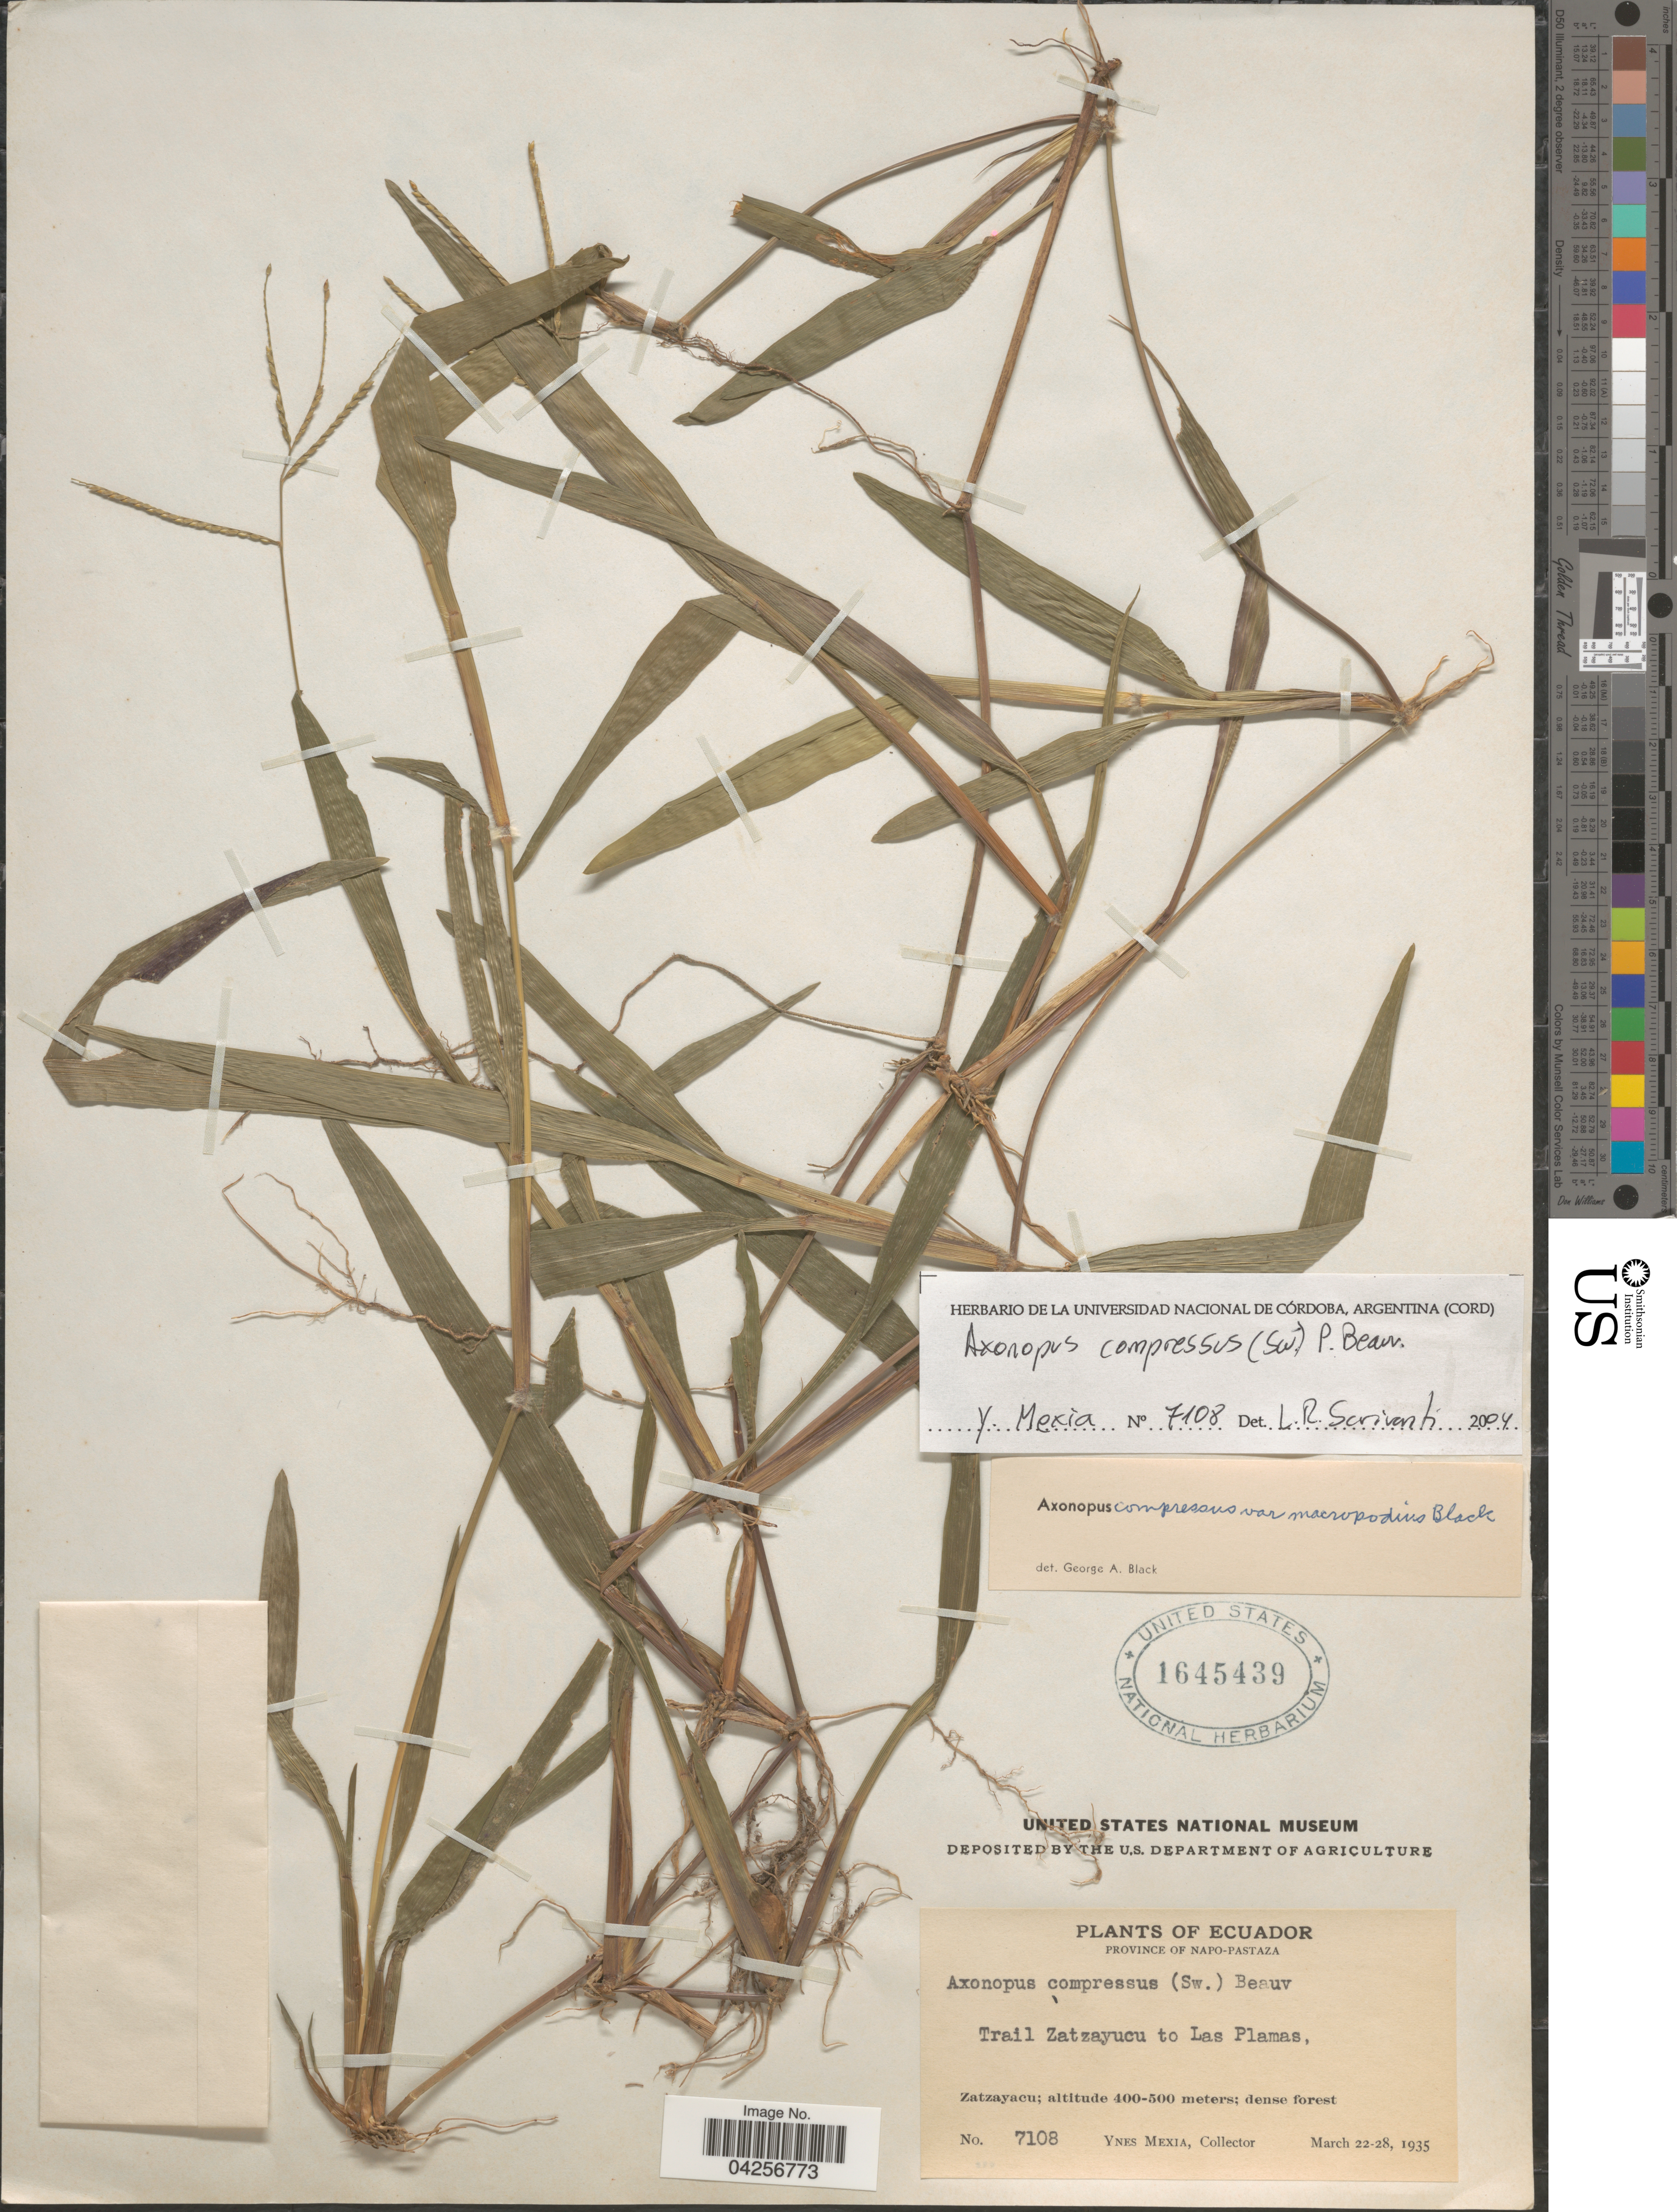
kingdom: Plantae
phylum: Tracheophyta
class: Liliopsida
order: Poales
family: Poaceae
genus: Axonopus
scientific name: Axonopus compressus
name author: (Sw.) P. Beauv.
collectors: Y. Mexia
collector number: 7108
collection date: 1935-03-22/1935-03-28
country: Ecuador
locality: Province of Napo-Pastaza. Trail Zatzayucu to Las Plamas, Zatzayacu.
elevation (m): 400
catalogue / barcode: US 1645439